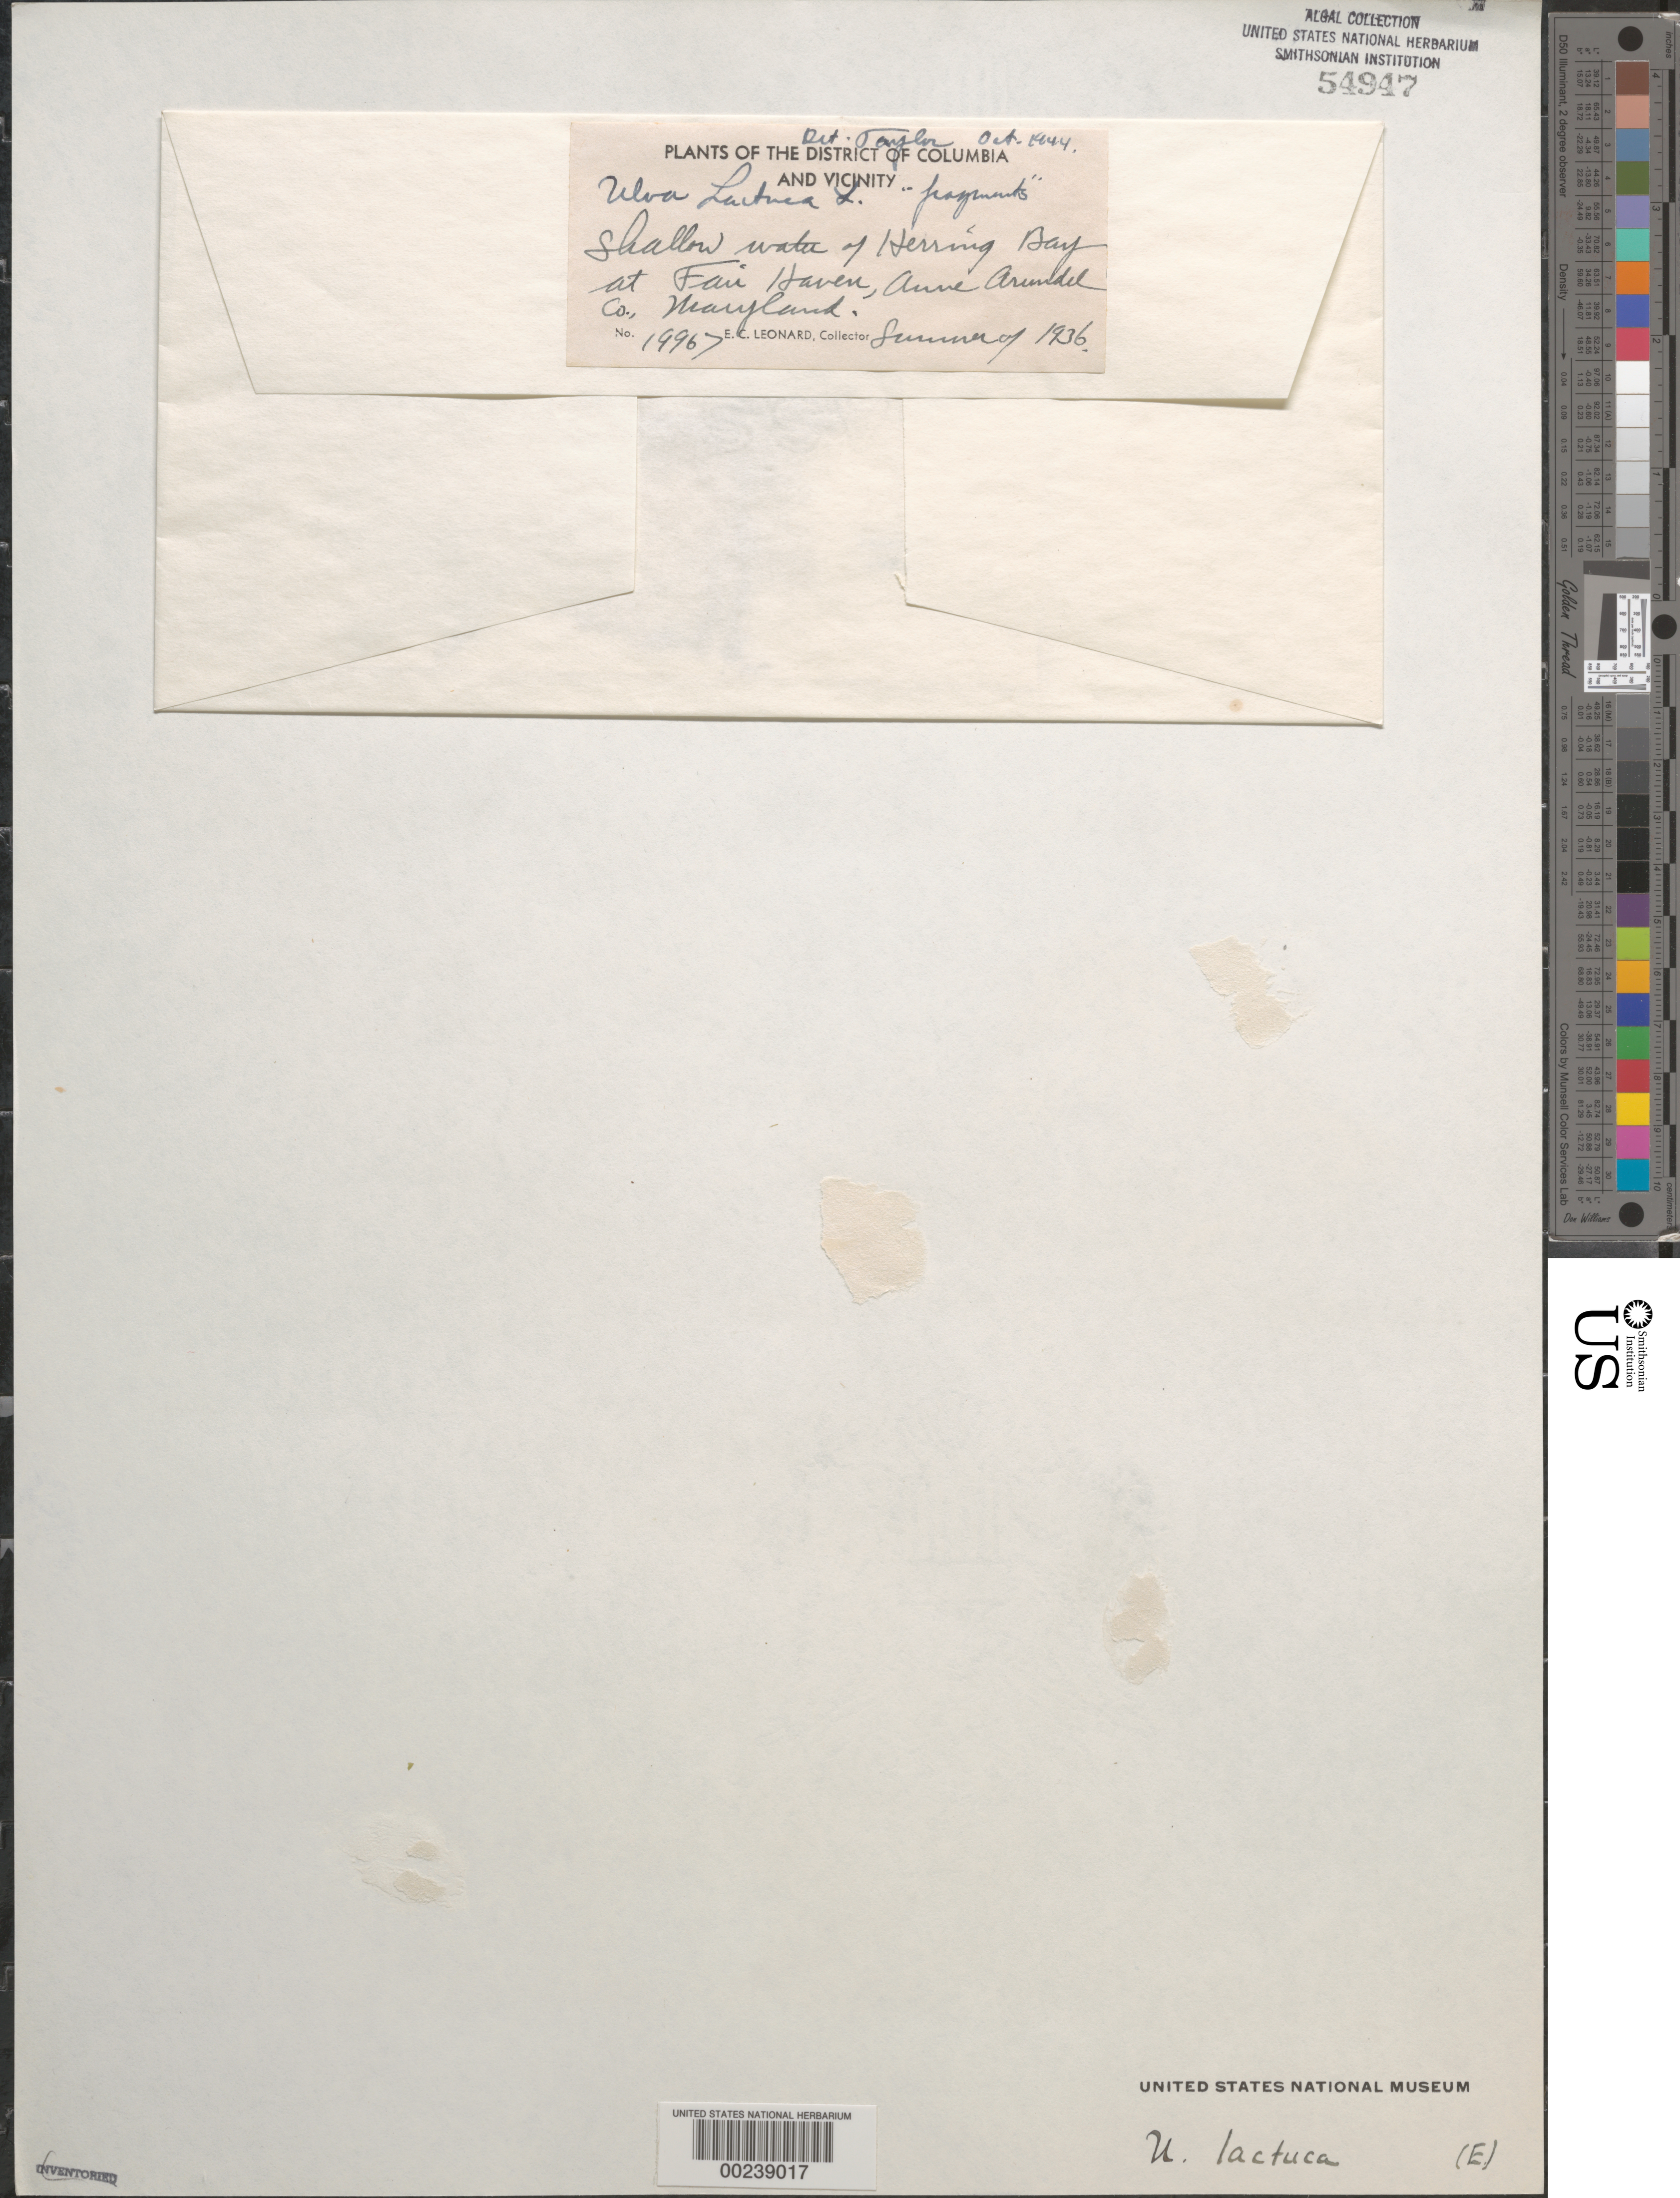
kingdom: Plantae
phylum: Chlorophyta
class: Ulvophyceae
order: Ulvales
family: Ulvaceae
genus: Ulva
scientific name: Ulva lactuca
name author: L.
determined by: Taylor, William R.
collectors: E. C. Leonard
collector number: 19967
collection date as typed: Sum 1936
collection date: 1936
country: United States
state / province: Maryland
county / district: Anne Arundel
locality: Fair Haven, Herring Bay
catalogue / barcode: US 54947